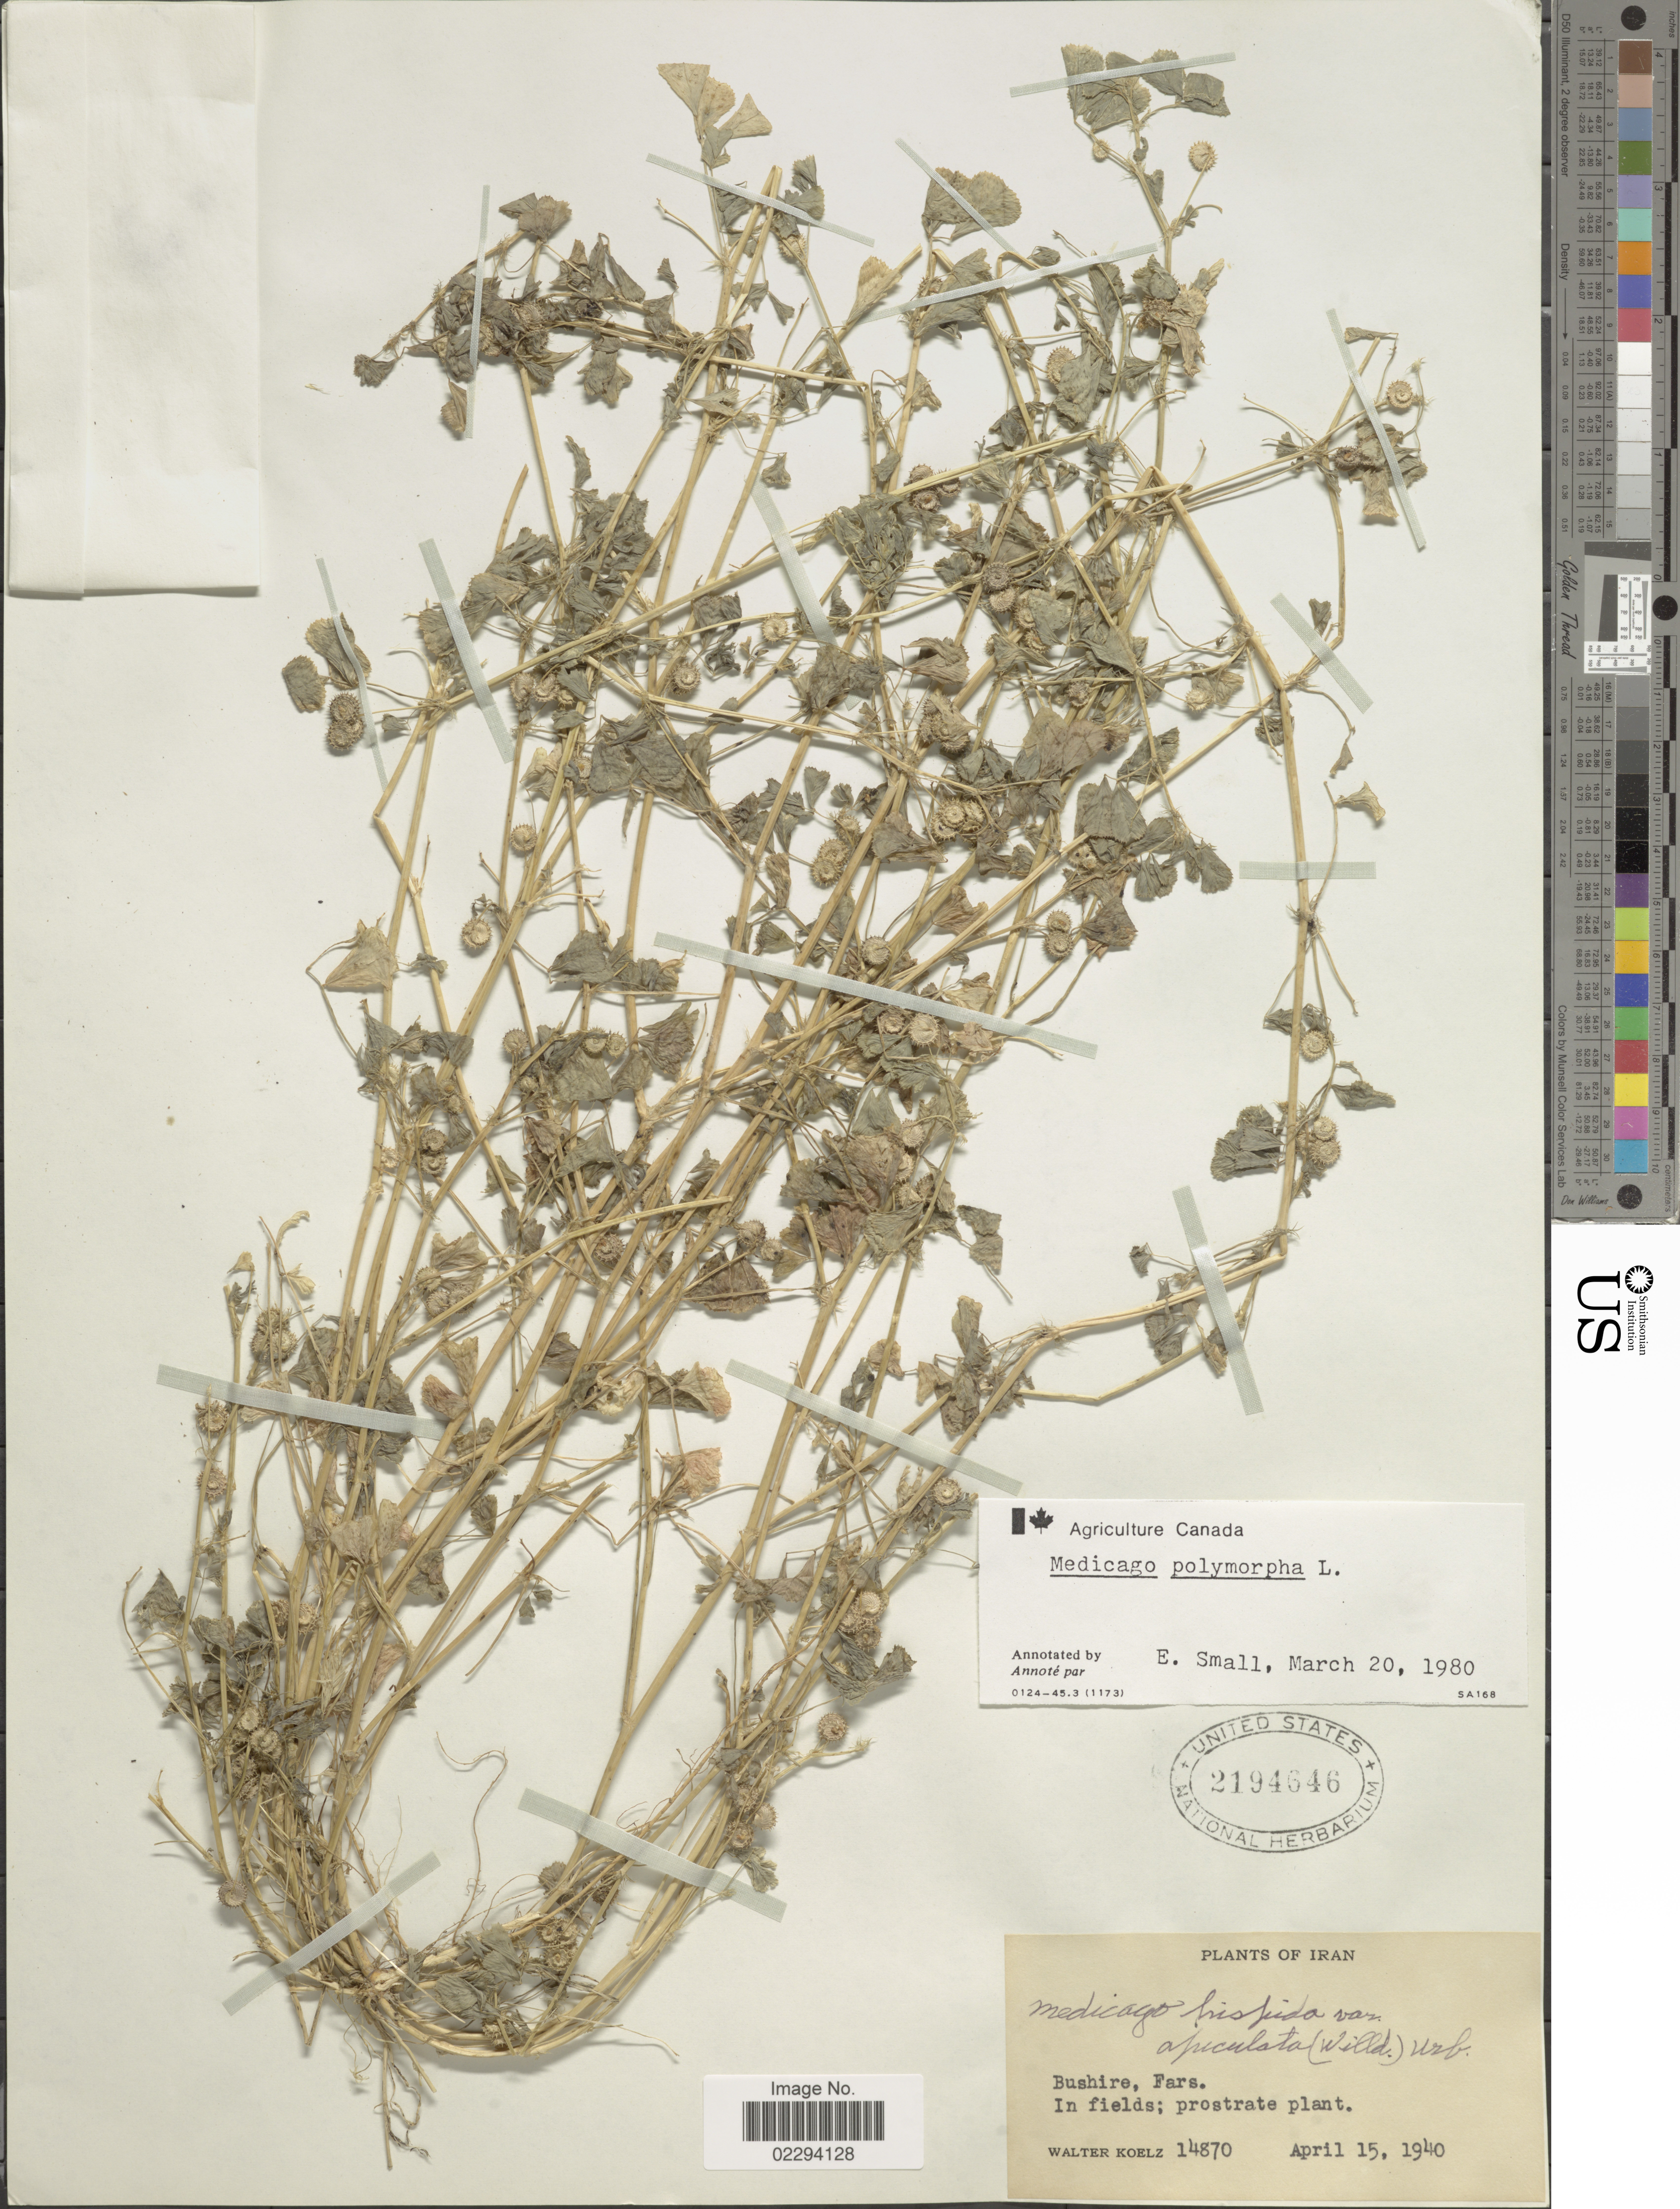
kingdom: Plantae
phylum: Tracheophyta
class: Magnoliopsida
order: Fabales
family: Fabaceae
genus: Medicago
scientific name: Medicago polymorpha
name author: L.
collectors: W. N. Koelz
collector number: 14870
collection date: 1940-04-15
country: Iran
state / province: Fars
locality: Bushire, Fars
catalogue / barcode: US 2194646